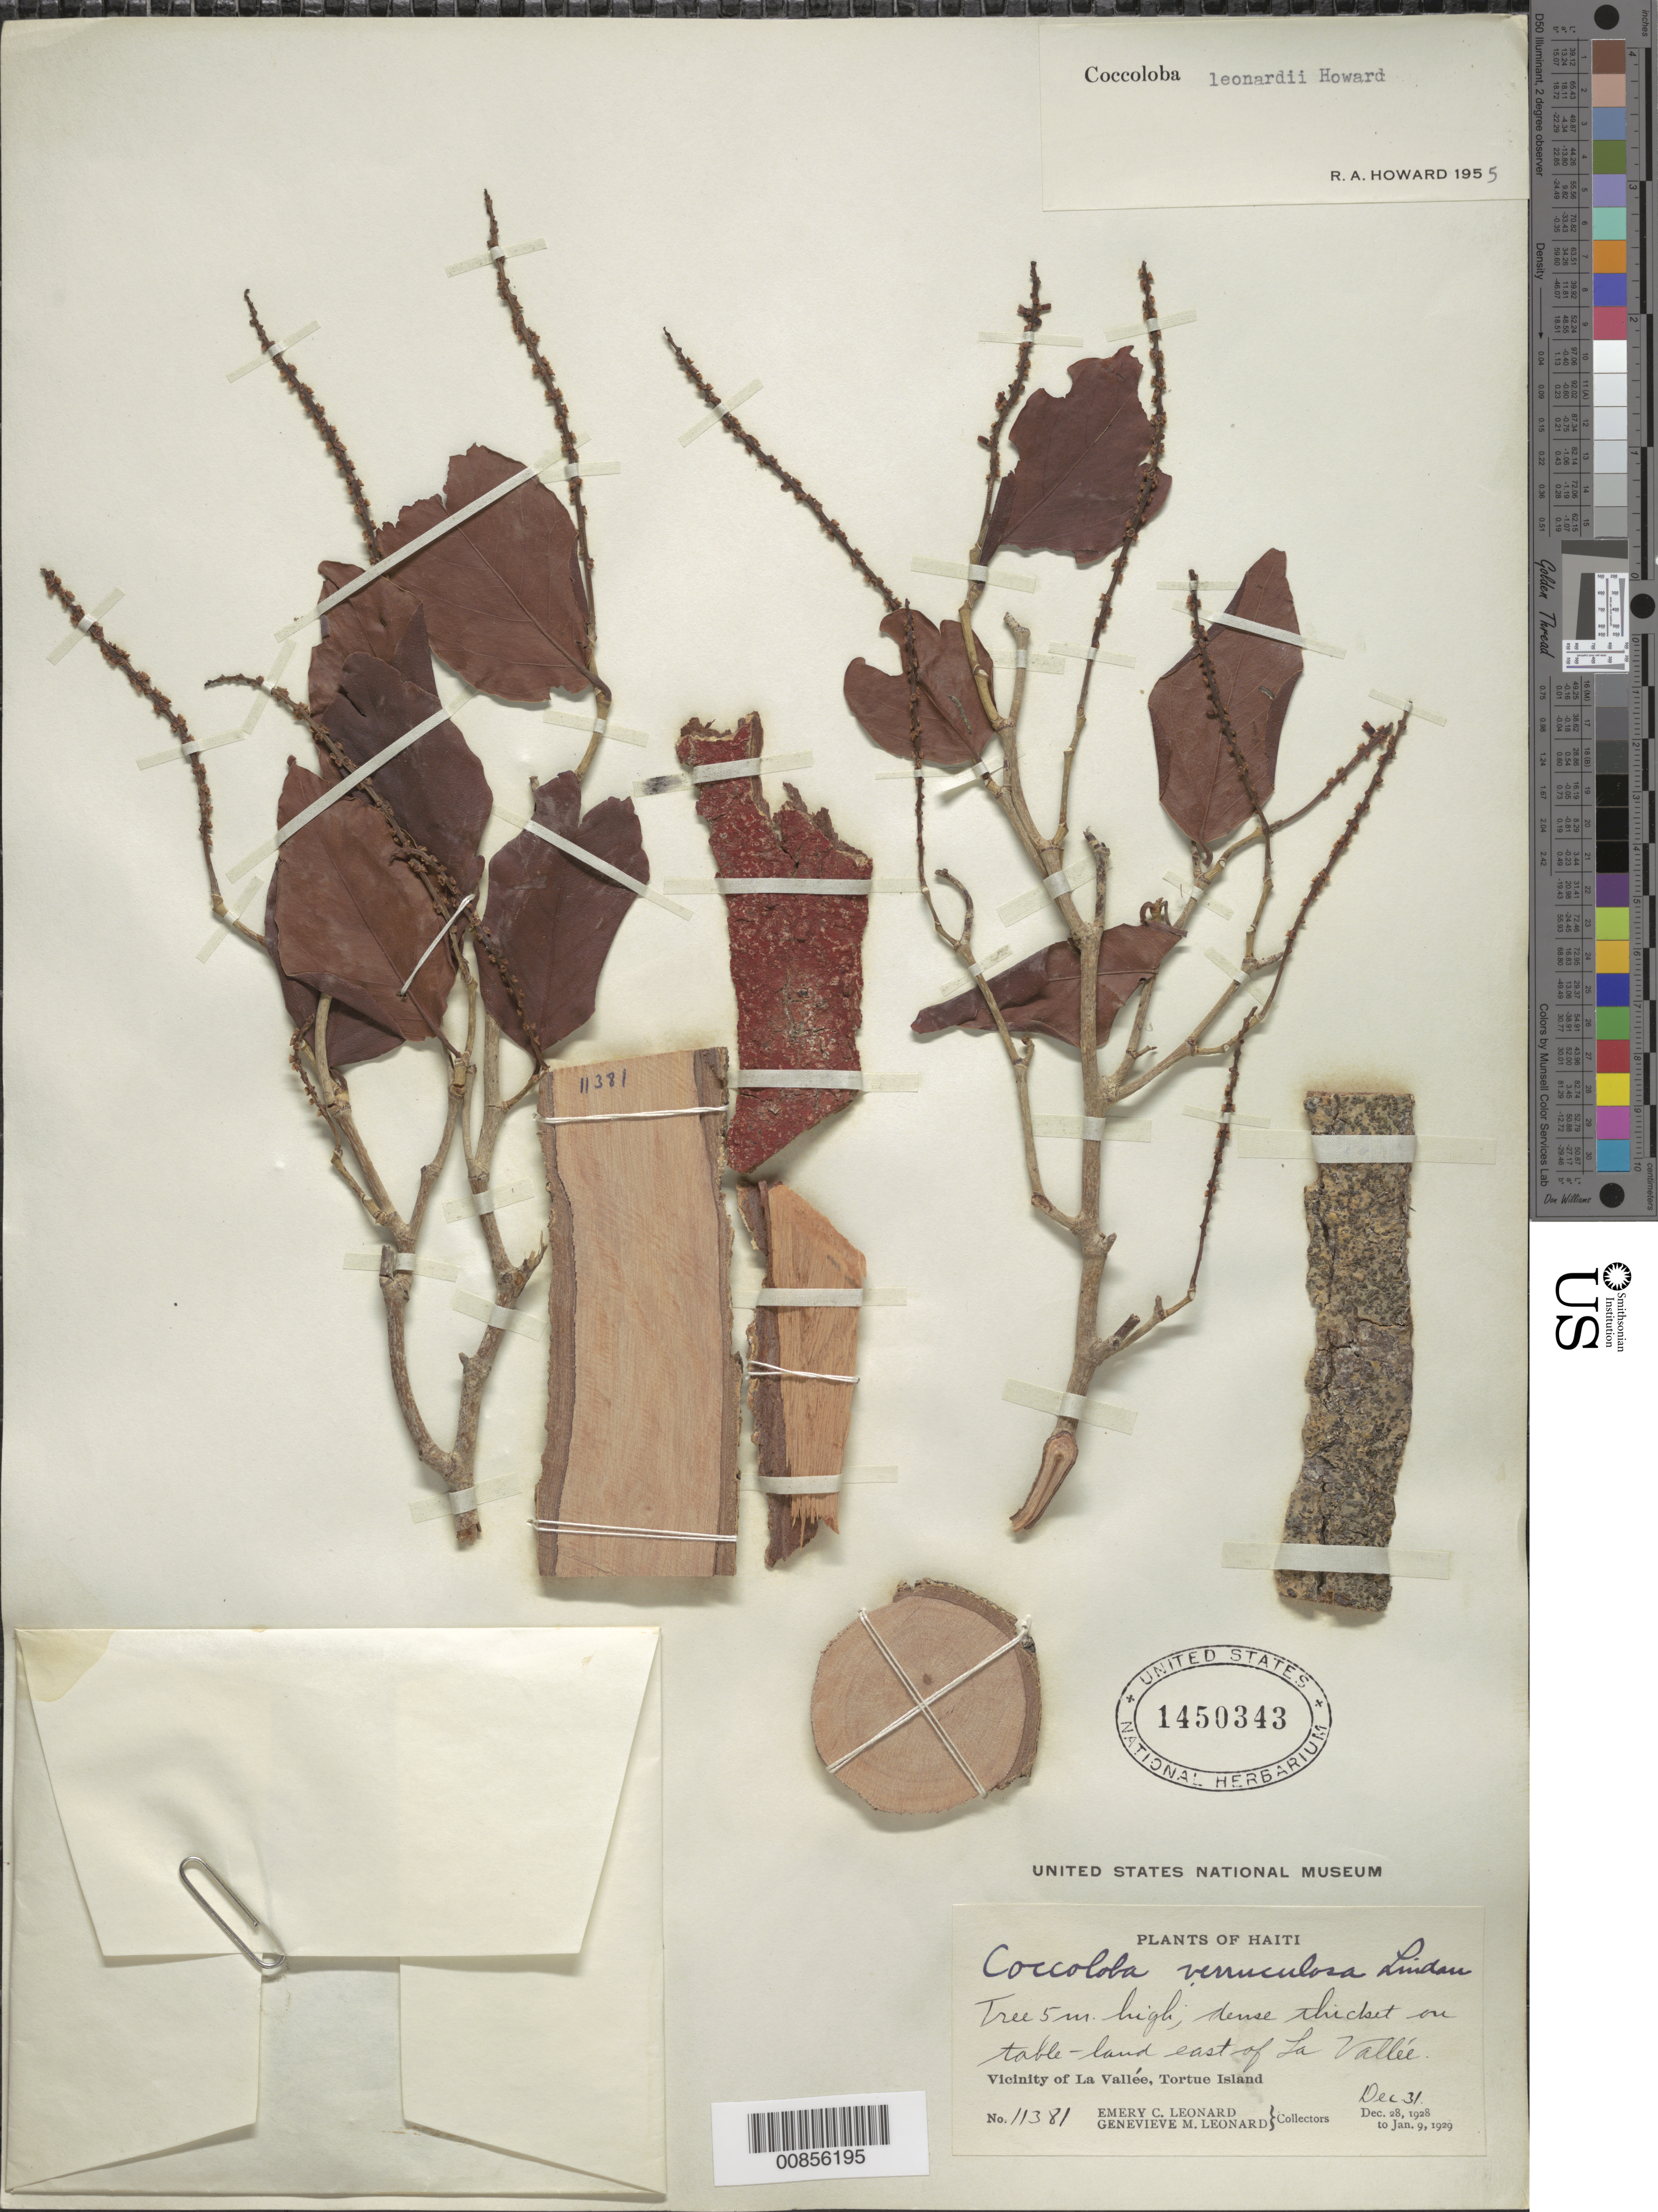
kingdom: Plantae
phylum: Tracheophyta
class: Magnoliopsida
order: Caryophyllales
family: Polygonaceae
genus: Coccoloba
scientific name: Coccoloba leonardii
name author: R.A. Howard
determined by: Howard, R. A.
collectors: E. C. Leonard & G. M. Leonard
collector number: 11381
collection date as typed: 31 Dec 1928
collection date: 1928-12-31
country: Haiti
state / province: Nord-Óuest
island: Île de la Tortue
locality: Vicinity of La Vallée, Tortue Island. Talble-land east of La Vallée.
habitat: Dense thicket on table-land.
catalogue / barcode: US 1450343